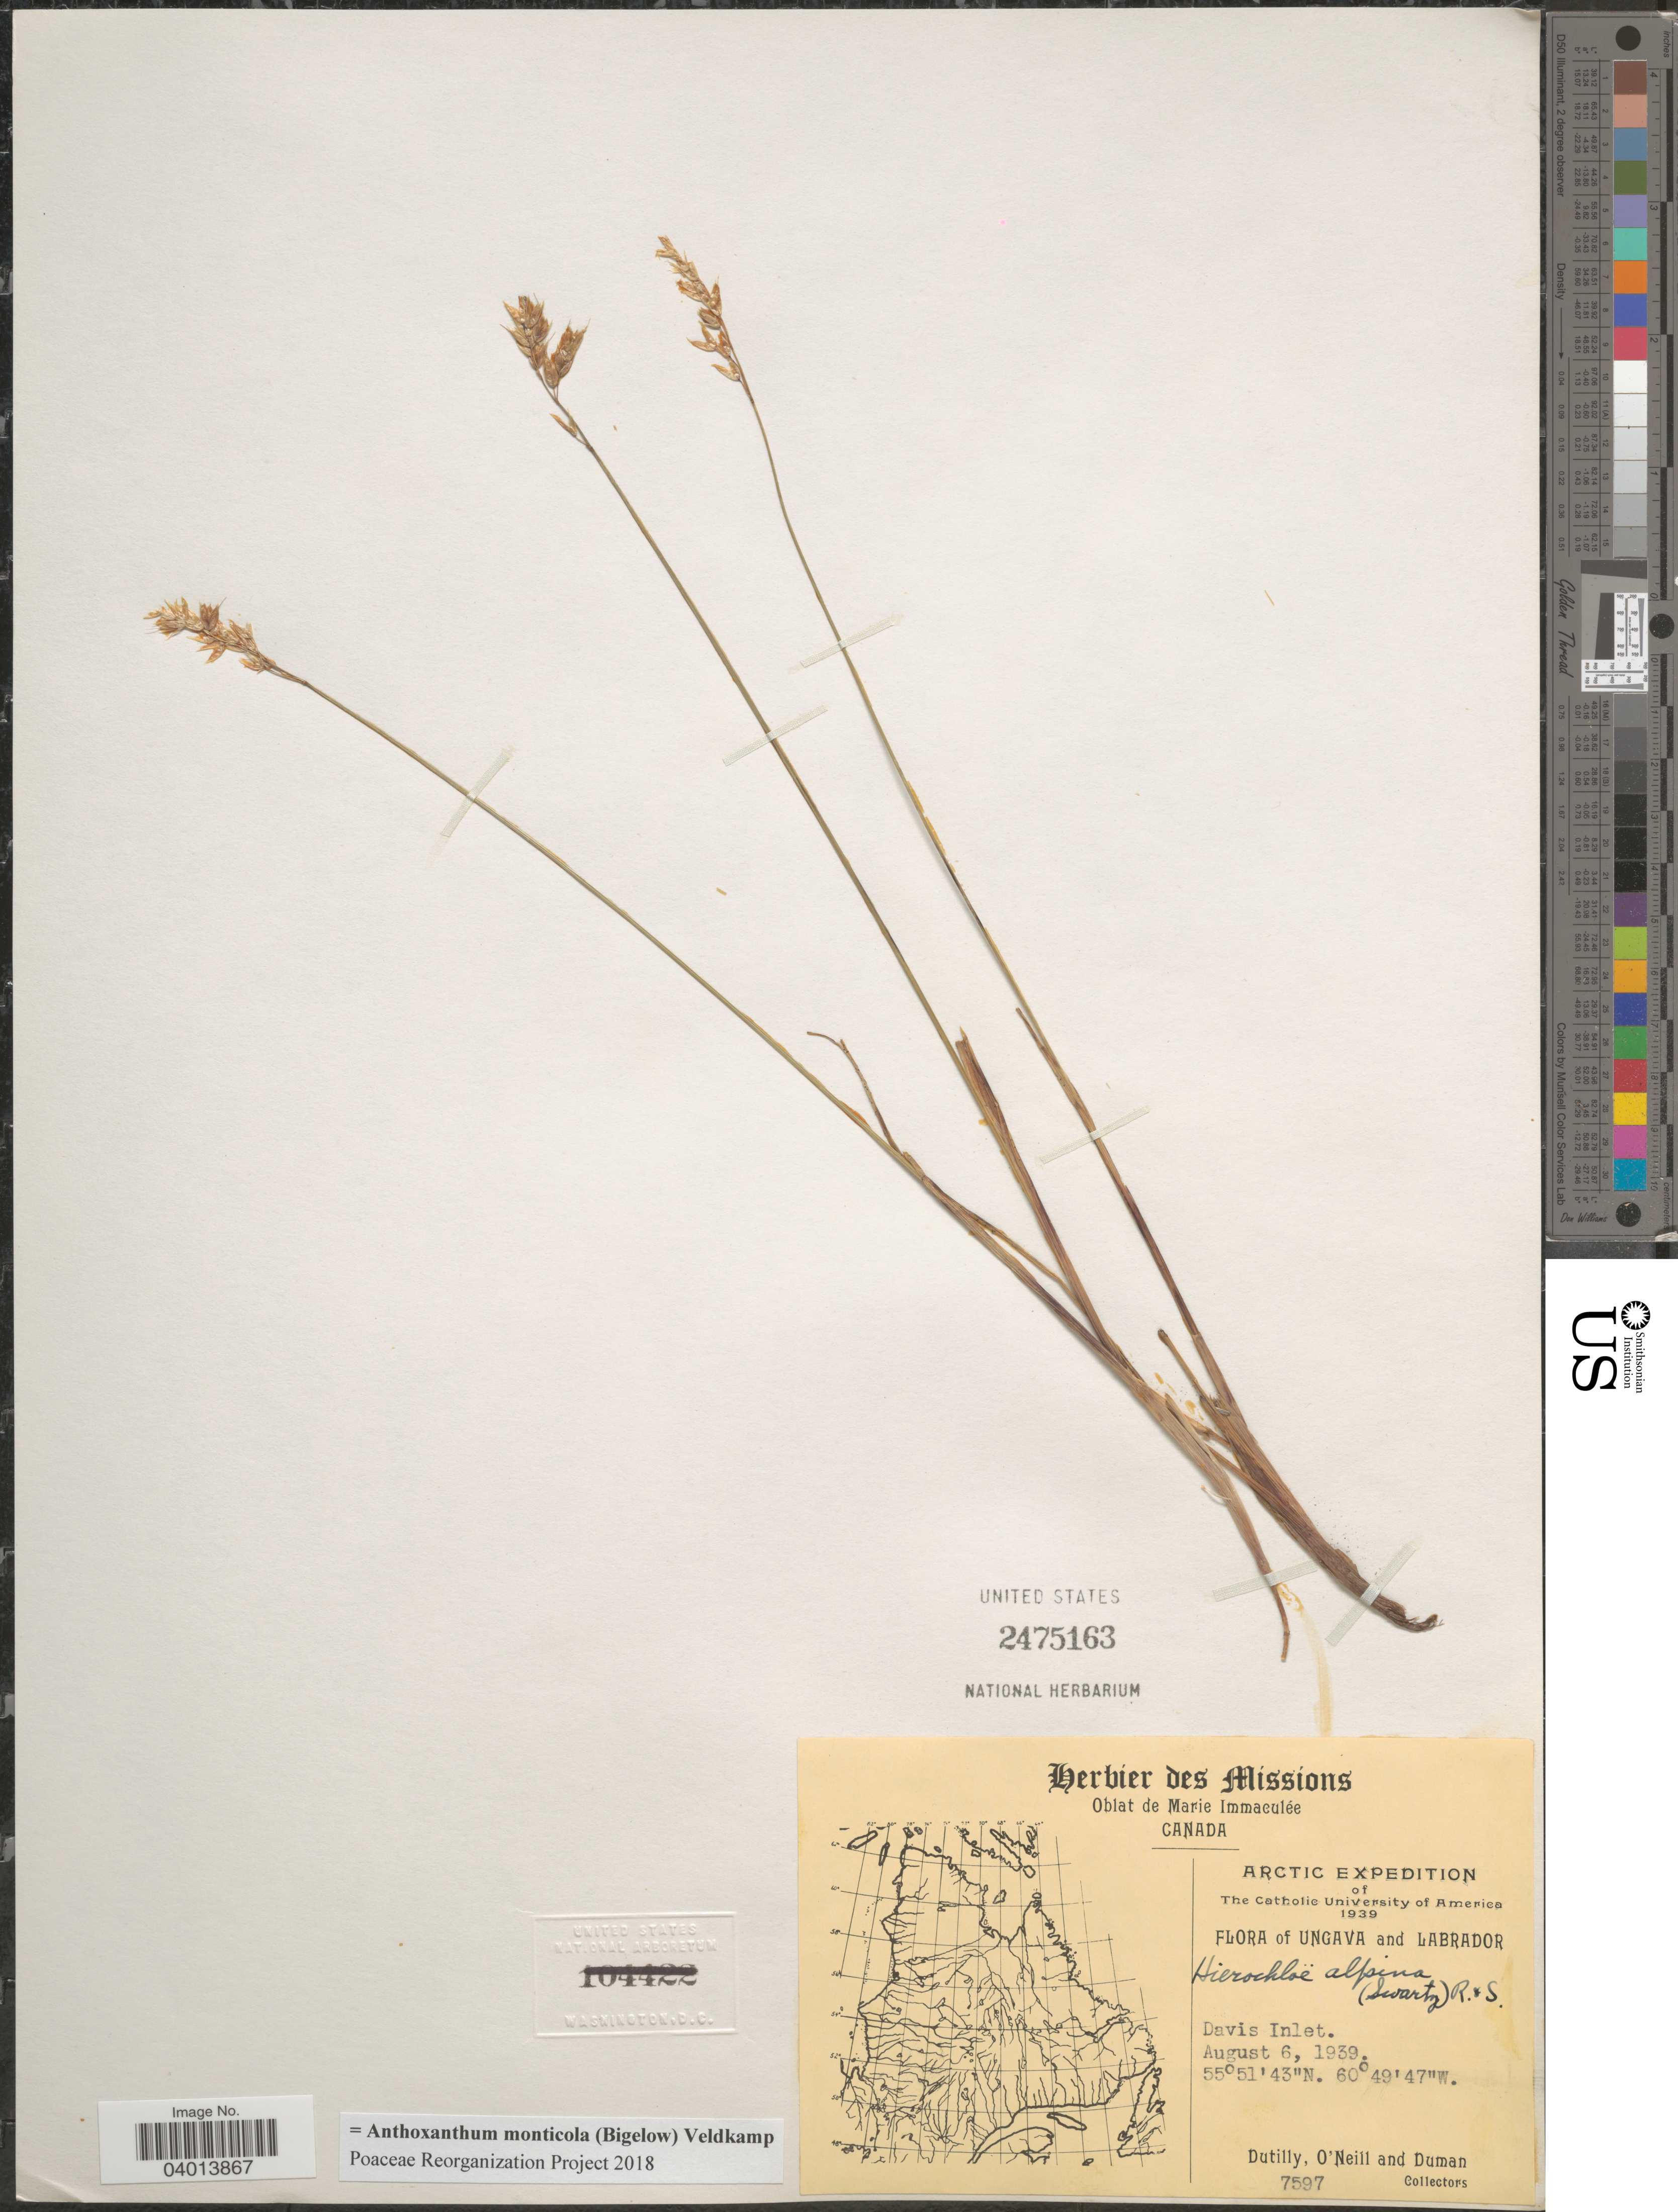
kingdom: Plantae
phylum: Tracheophyta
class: Liliopsida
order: Poales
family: Poaceae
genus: Anthoxanthum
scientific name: Anthoxanthum monticola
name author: (Bigelow) Veldkamp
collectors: -. Dutilly, -. O'Neill & -. Duman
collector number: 7597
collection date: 1939-08-06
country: Canada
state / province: Newfoundland and Labrador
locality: Ungava and Labrador. Davis Inlet.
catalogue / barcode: US 2475163